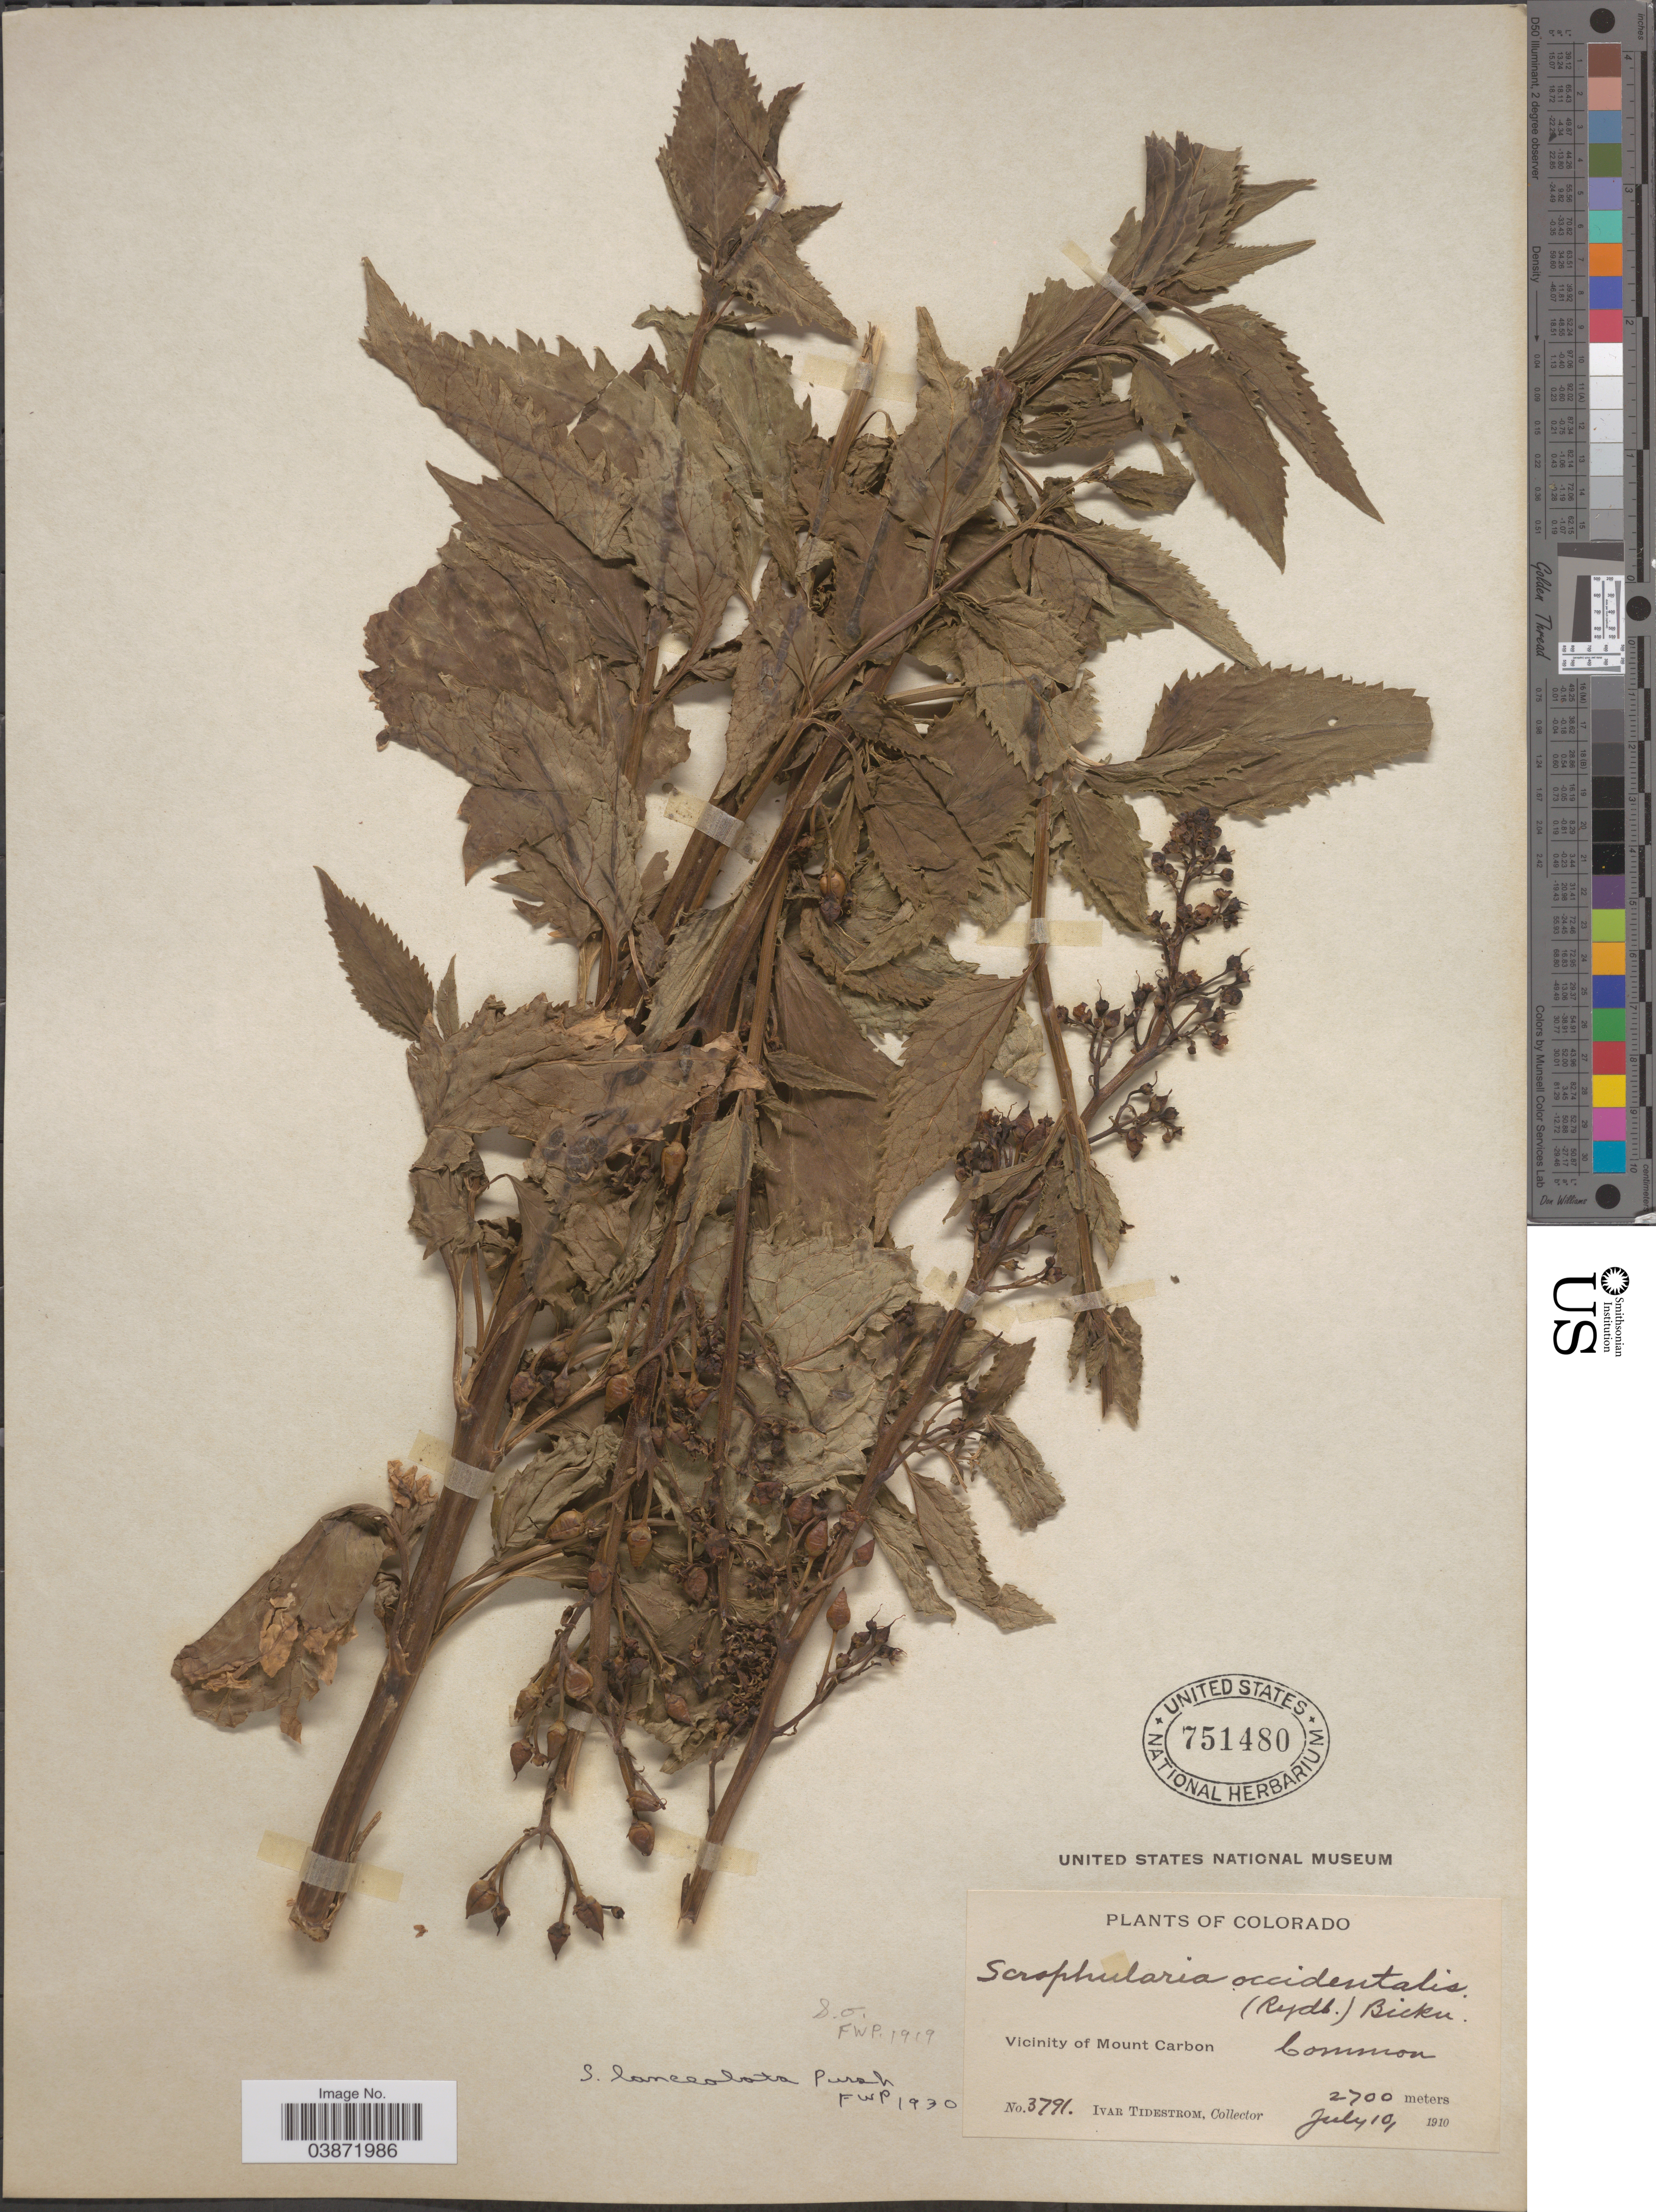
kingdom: Plantae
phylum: Tracheophyta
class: Magnoliopsida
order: Lamiales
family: Scrophulariaceae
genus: Scrophularia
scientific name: Scrophularia lanceolata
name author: Pursh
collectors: I. F. Tidestrom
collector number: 3791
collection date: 1910-07-10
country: United States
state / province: Colorado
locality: Vicinity of Mount Carbon.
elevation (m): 2700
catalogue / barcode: US 751480